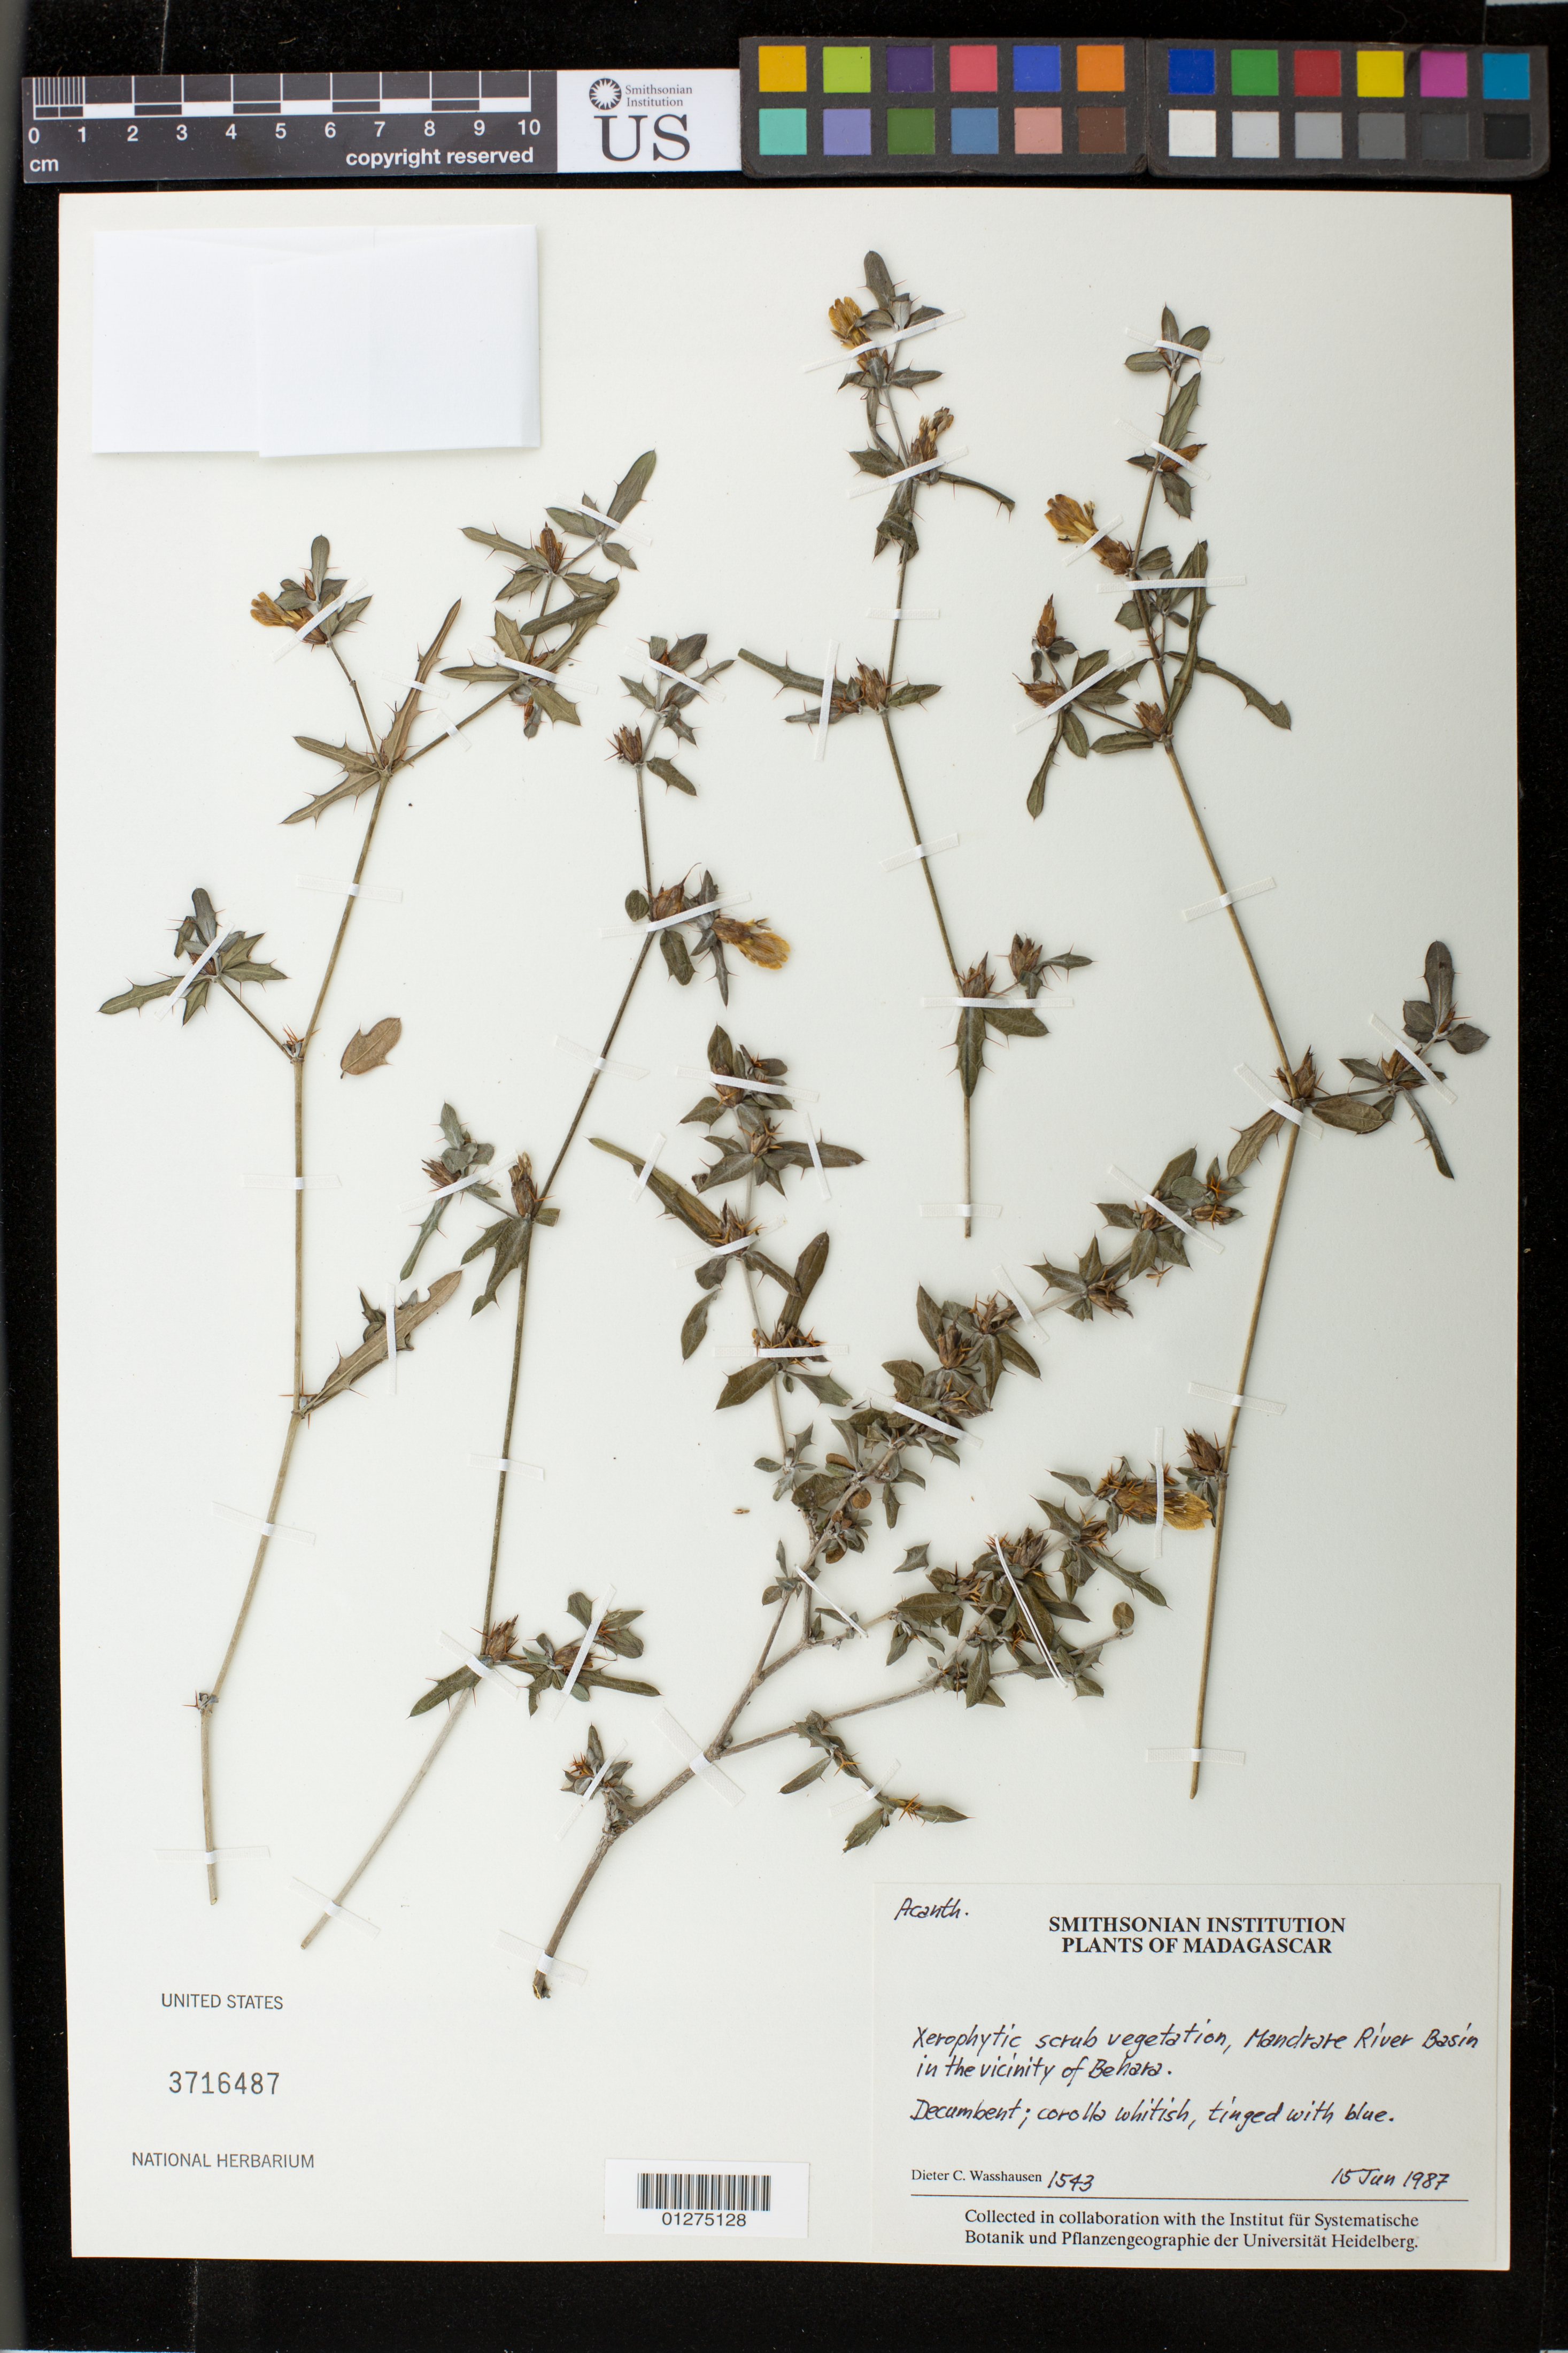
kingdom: Plantae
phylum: Tracheophyta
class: Magnoliopsida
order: Lamiales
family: Acanthaceae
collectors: D. C. Wasshausen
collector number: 1543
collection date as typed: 15 Jun 1987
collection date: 1987-06-15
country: Madagascar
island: Madagascar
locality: Mandrare River Basin in the vicinity of Behara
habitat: xerophytic scrub vegetation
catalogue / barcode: US 3716487